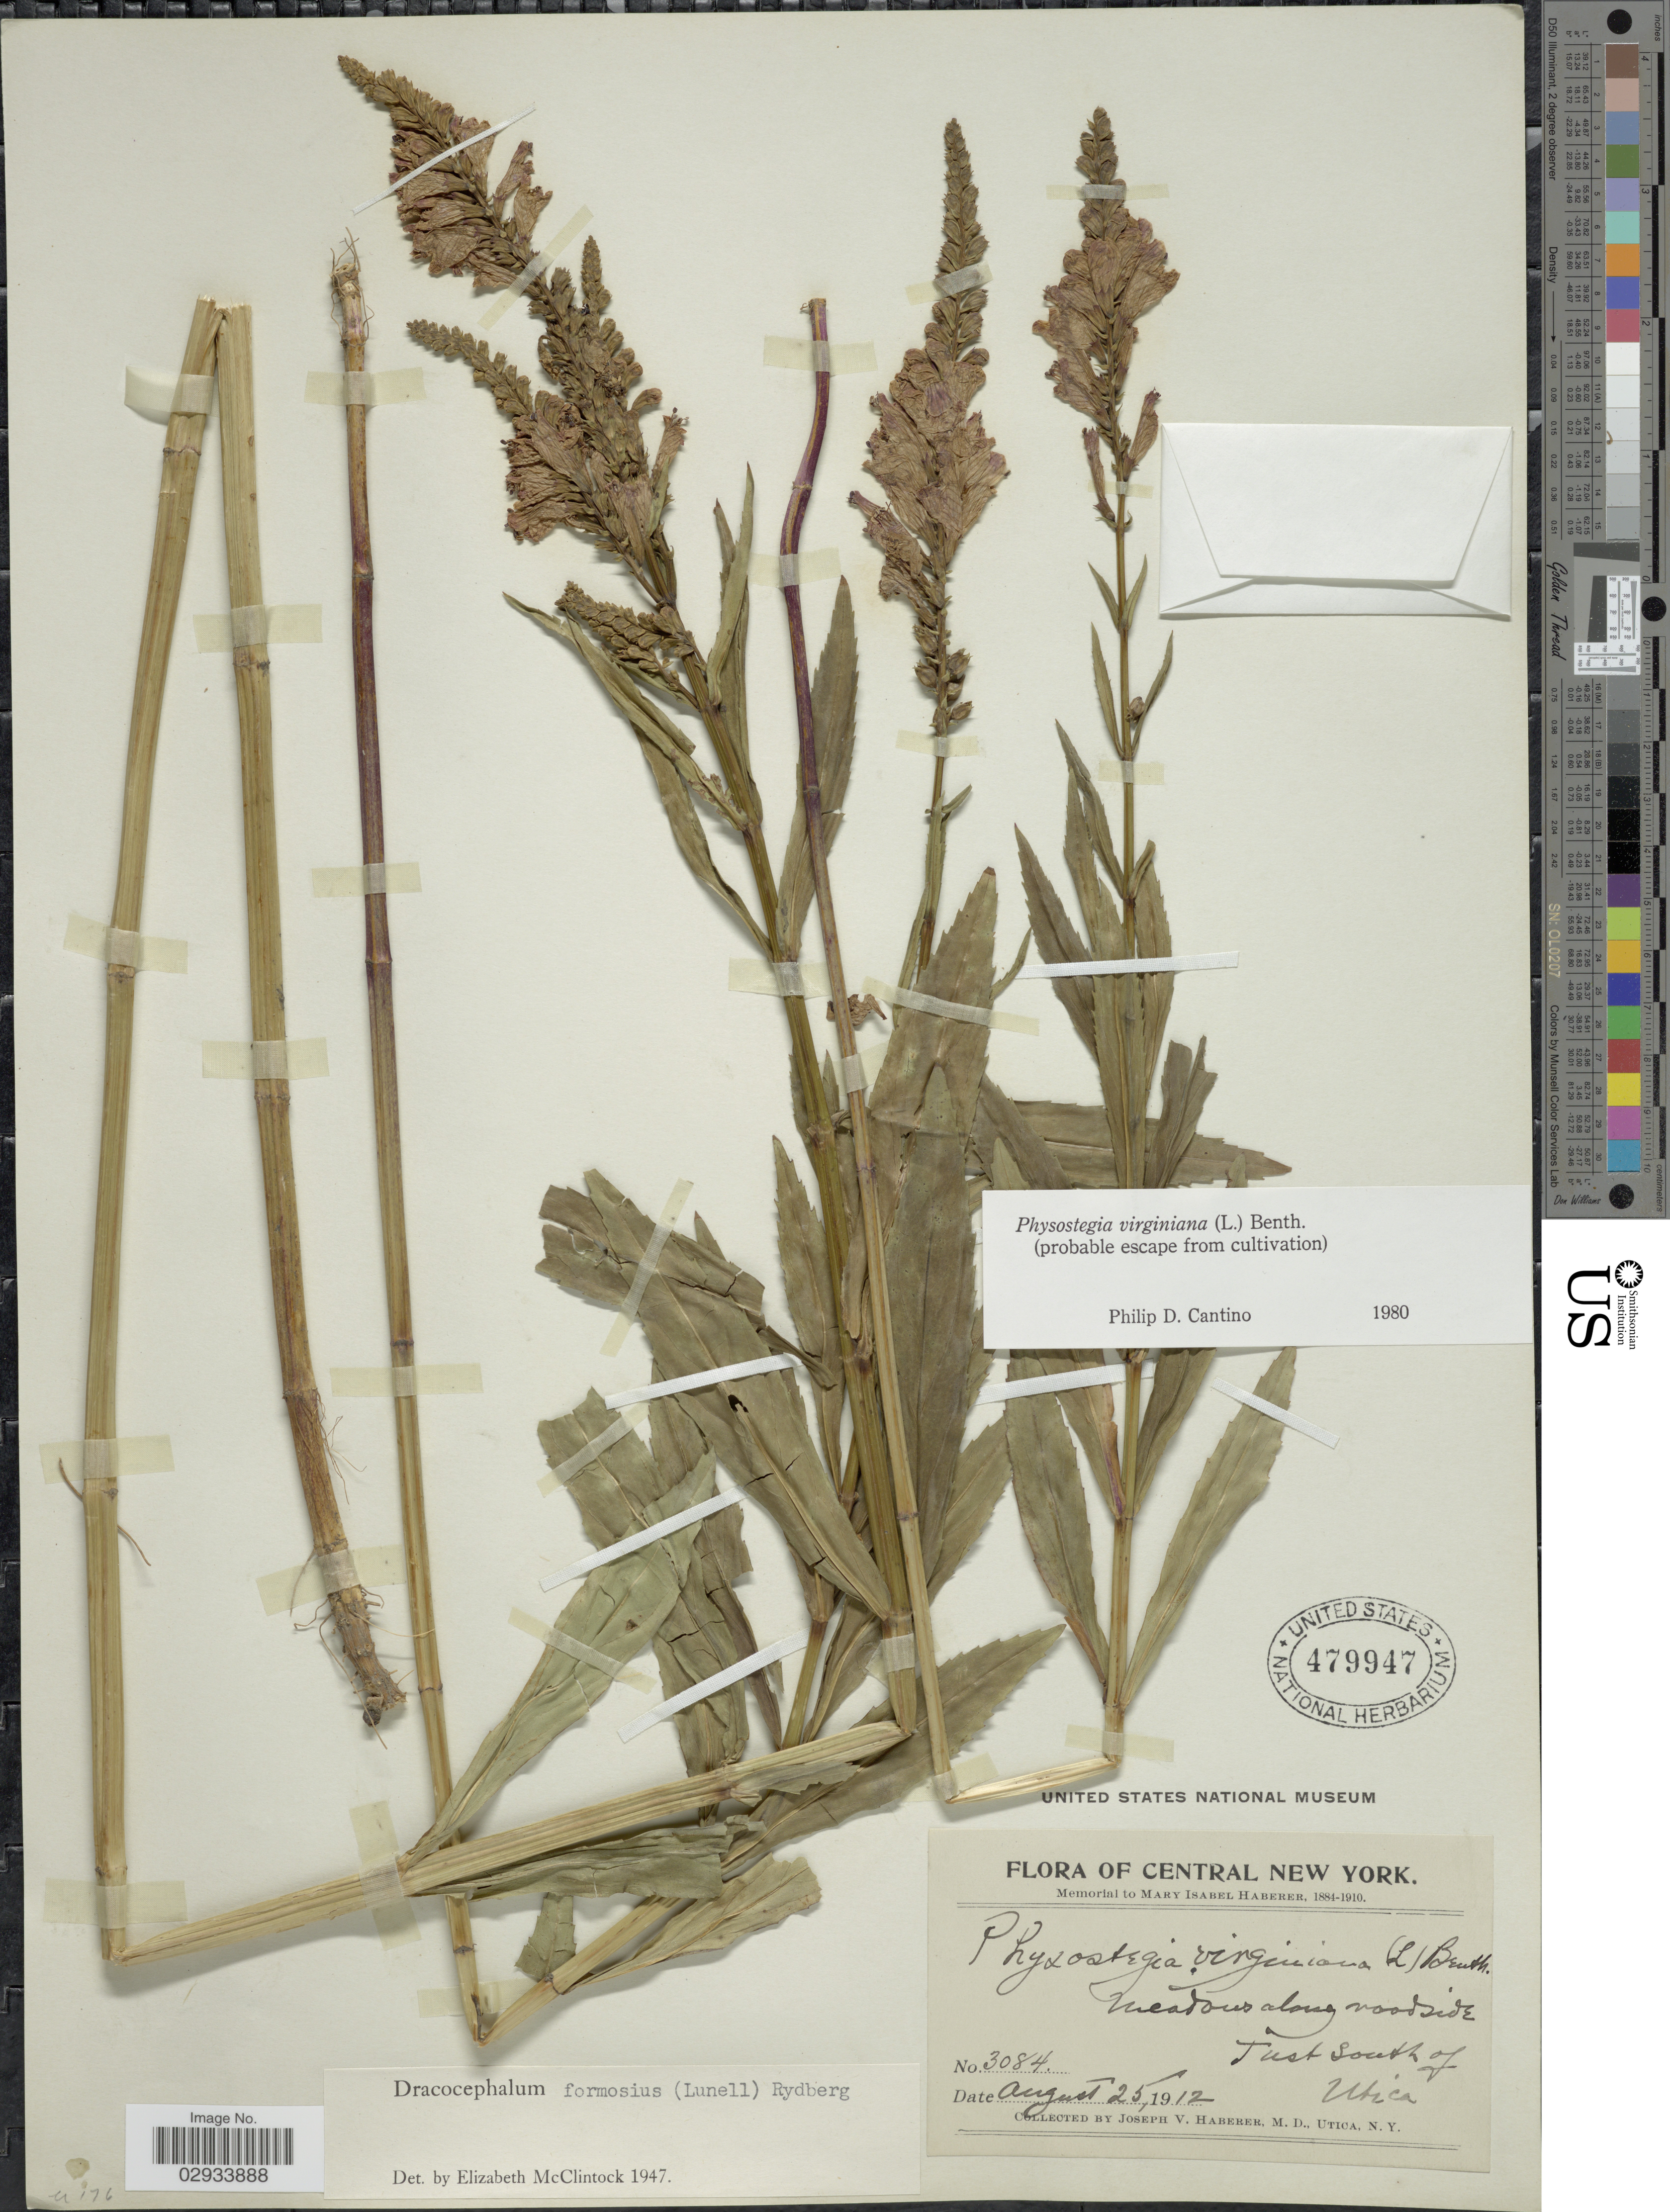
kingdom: Plantae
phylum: Tracheophyta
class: Magnoliopsida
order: Lamiales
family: Lamiaceae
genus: Physostegia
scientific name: Physostegia virginiana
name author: (L.) Benth.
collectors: J. V. Haberer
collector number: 3084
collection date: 1912-08-25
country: United States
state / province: New York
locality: Central New York, Meadows along roadside Just South of Utica.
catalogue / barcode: US 479947